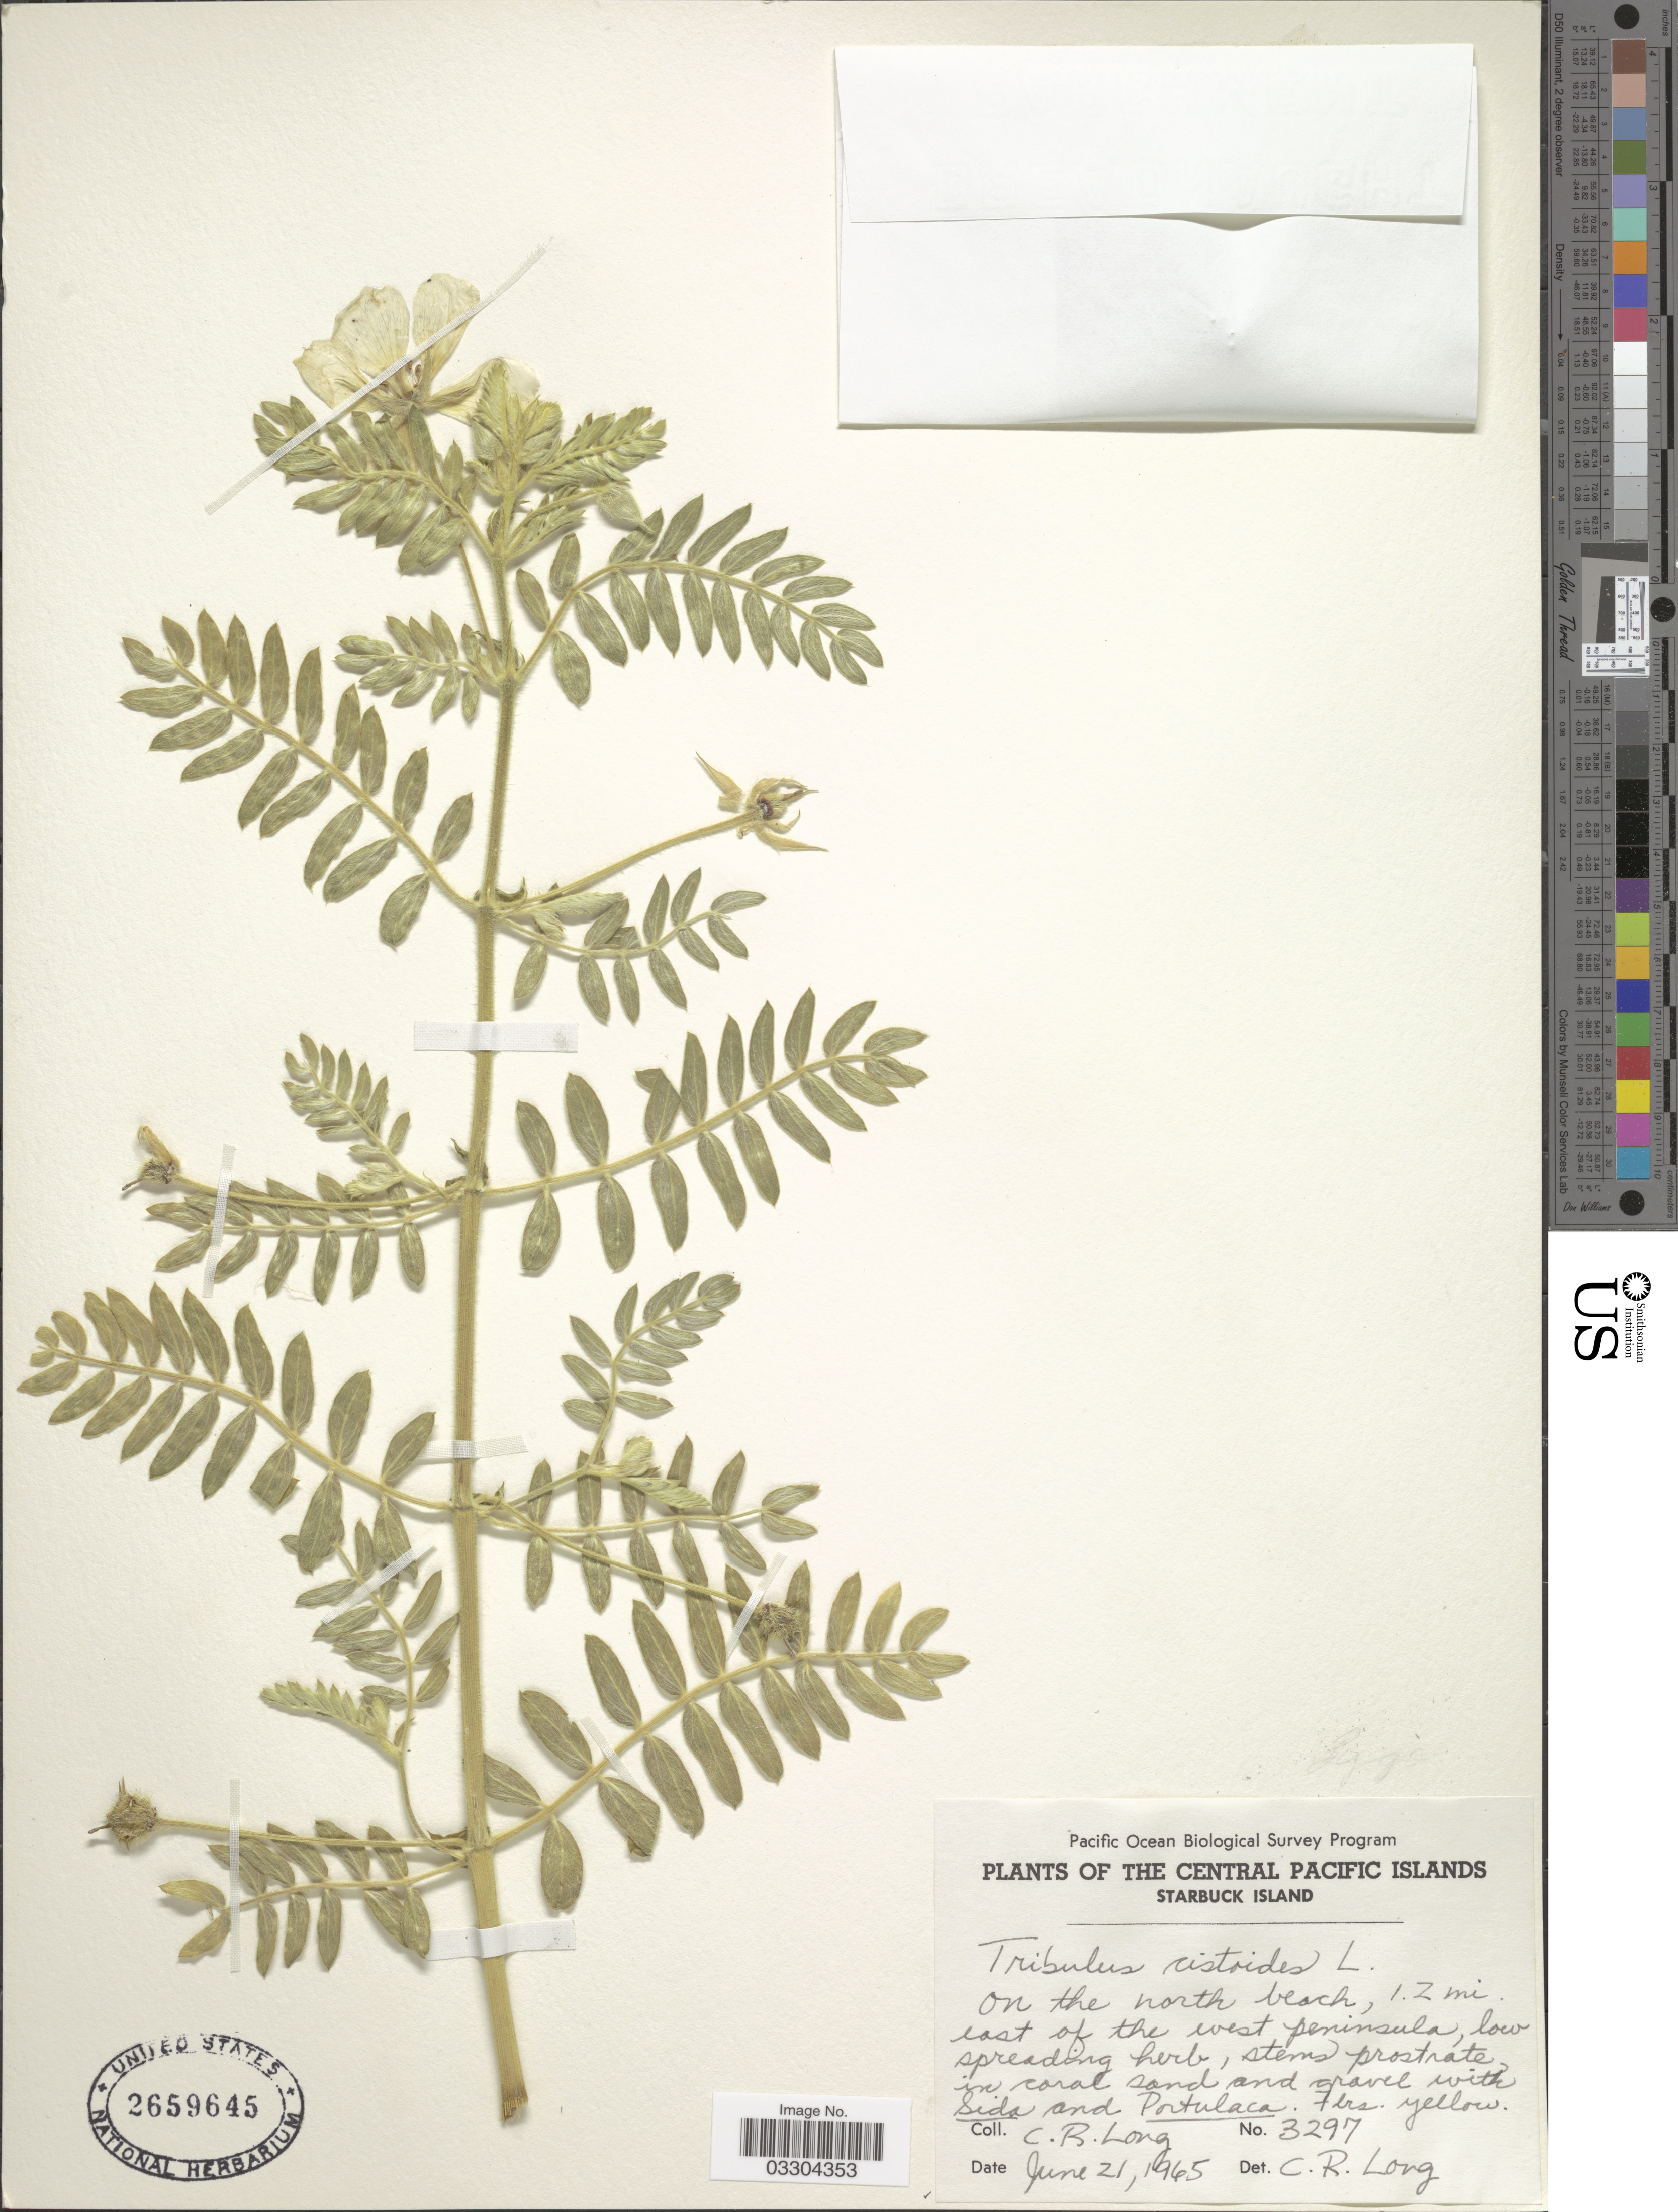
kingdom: Plantae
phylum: Tracheophyta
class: Magnoliopsida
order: Zygophyllales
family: Zygophyllaceae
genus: Tribulus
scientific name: Tribulus cistoides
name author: L.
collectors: C. R. Long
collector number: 3297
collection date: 1965-06-21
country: Kiribati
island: Starbuck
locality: The Central Pacific Islands. Starbuck Island. On the north beach, 1.2 mi. east of the west peninsula.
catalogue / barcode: US 2659645